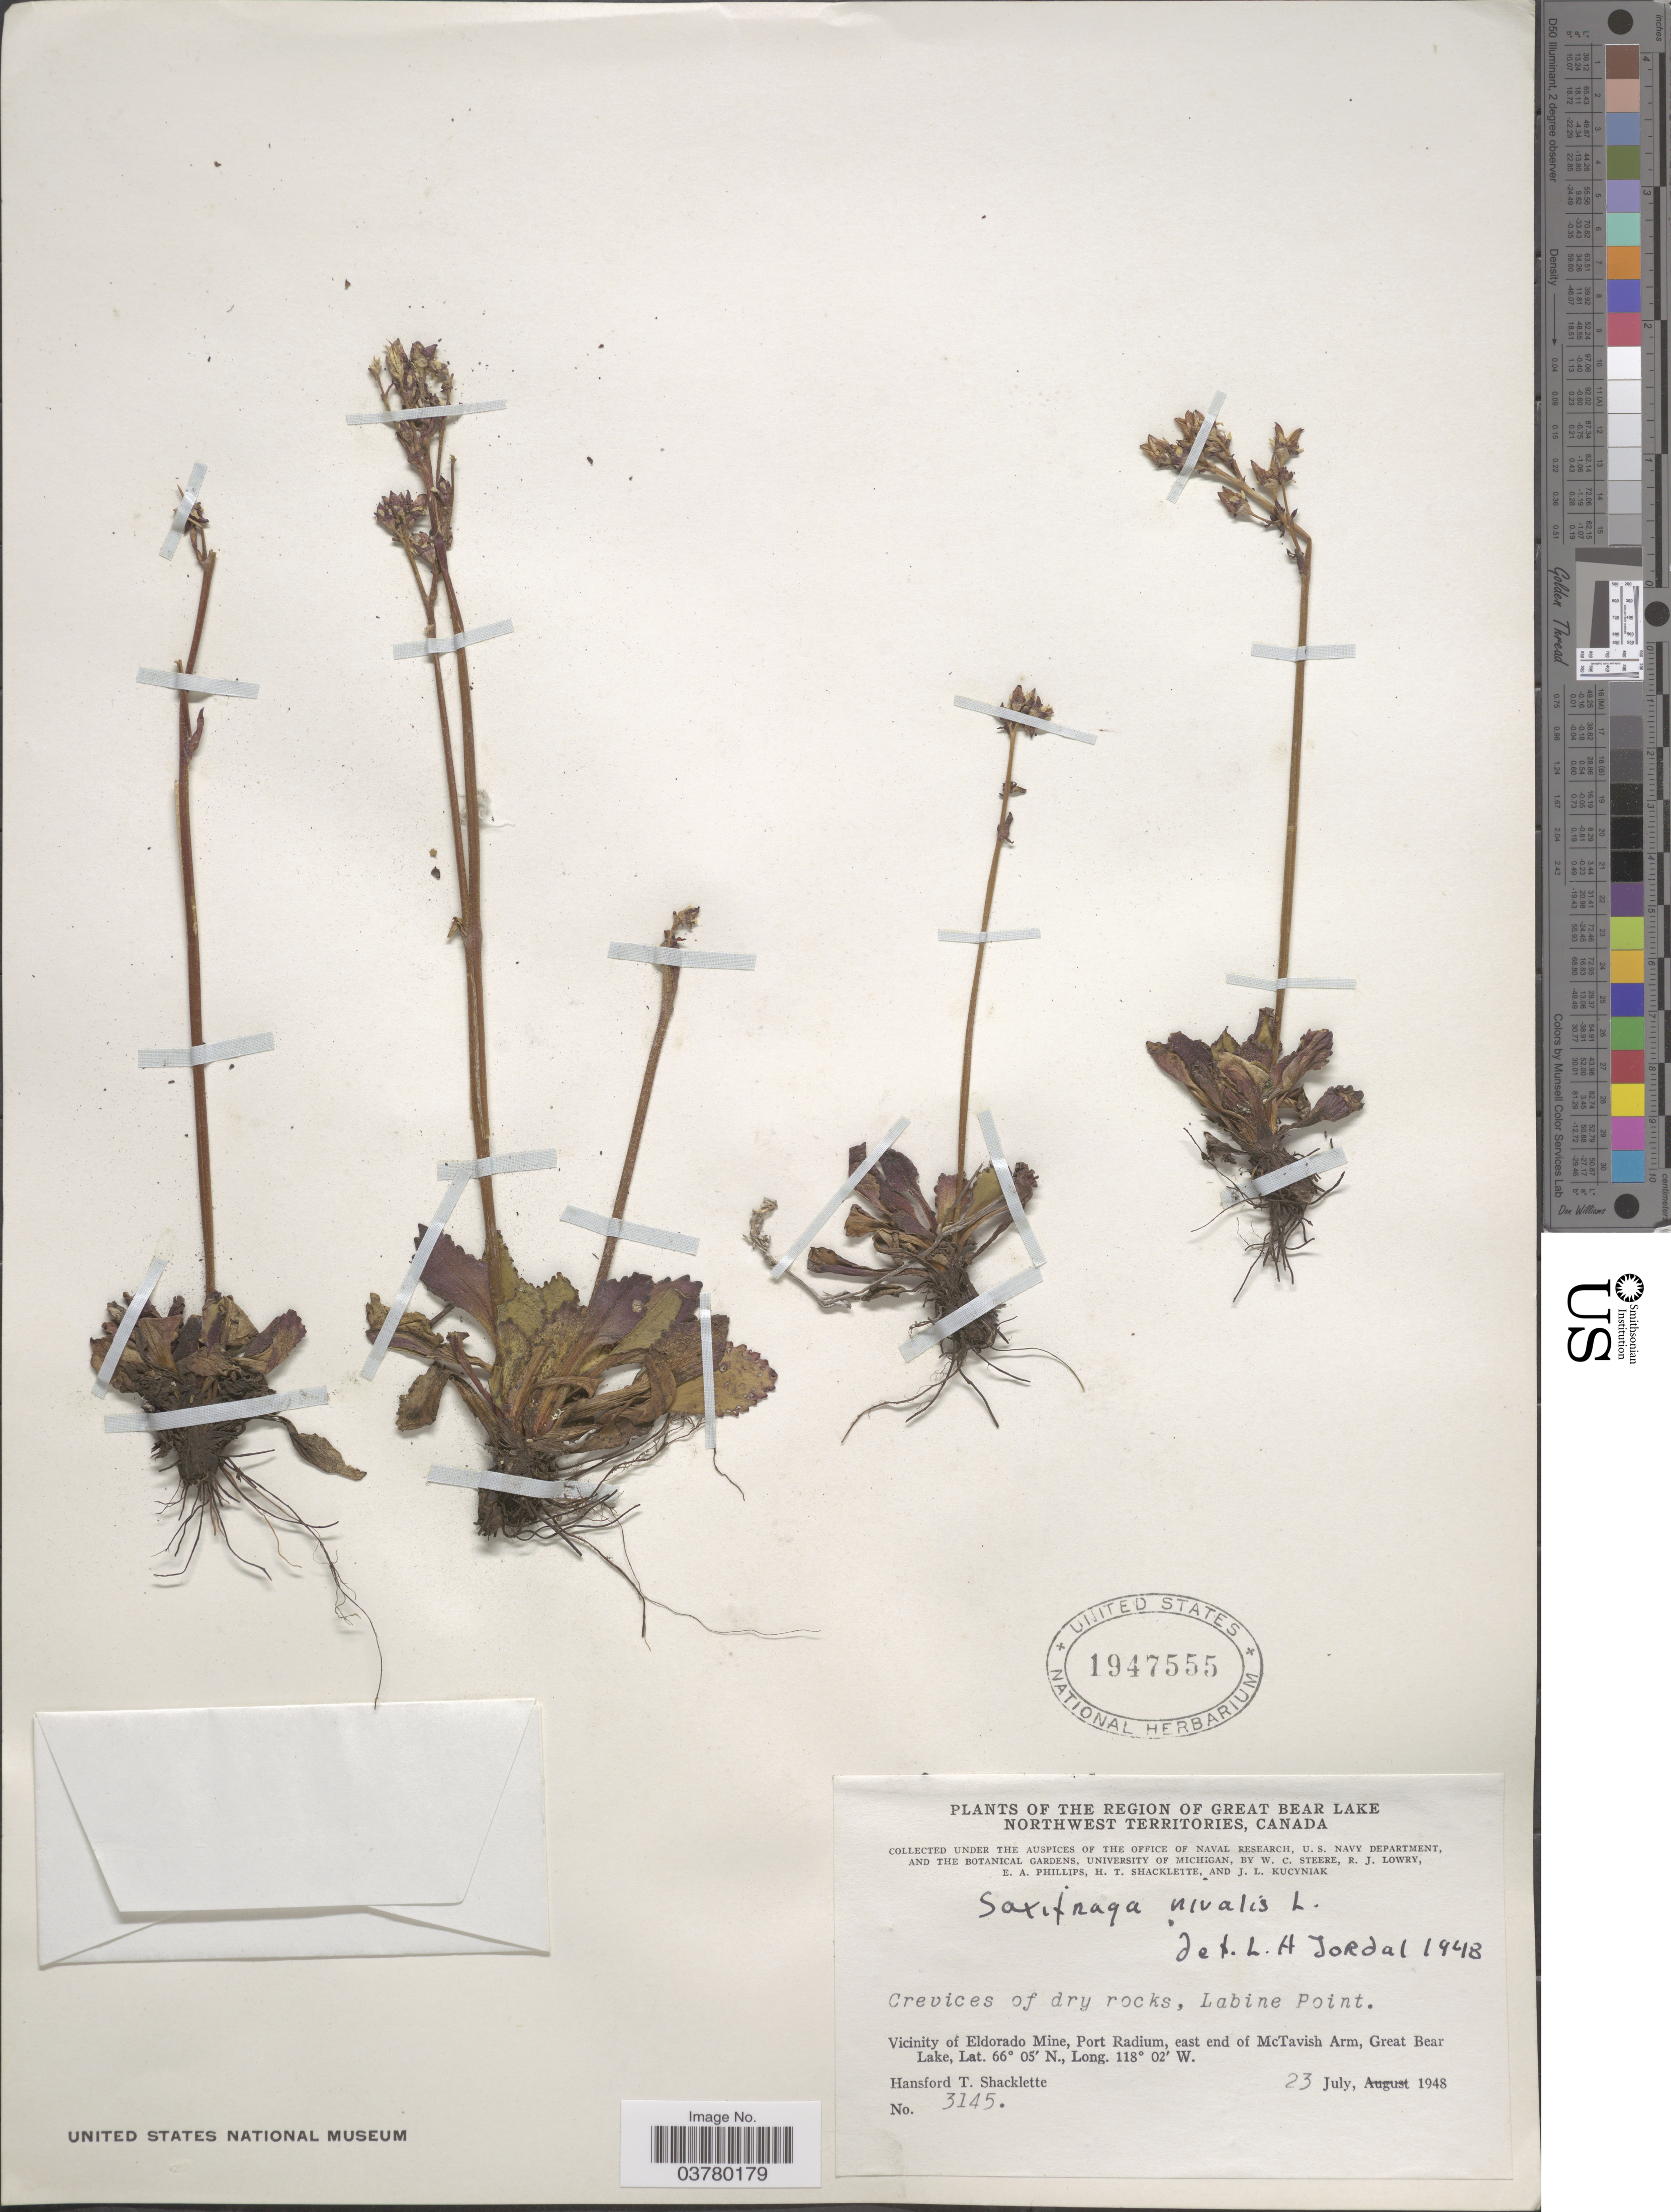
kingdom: Plantae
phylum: Tracheophyta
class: Magnoliopsida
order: Saxifragales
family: Saxifragaceae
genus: Micranthes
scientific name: Micranthes nivalis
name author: (L.) Small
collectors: H. Shacklette, W. C. Steere, R. Lowry, E. Phillips & J. Kucyniak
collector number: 3145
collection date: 1948-07-23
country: Canada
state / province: Northwest Territories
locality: The Region of Great Bear Lake. Crevices of dry rocks, Labine Point. Vicinity of Eldorado Mine, Port Radium, east end of McTavish Arm, Great Bear Lake.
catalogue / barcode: US 1947555